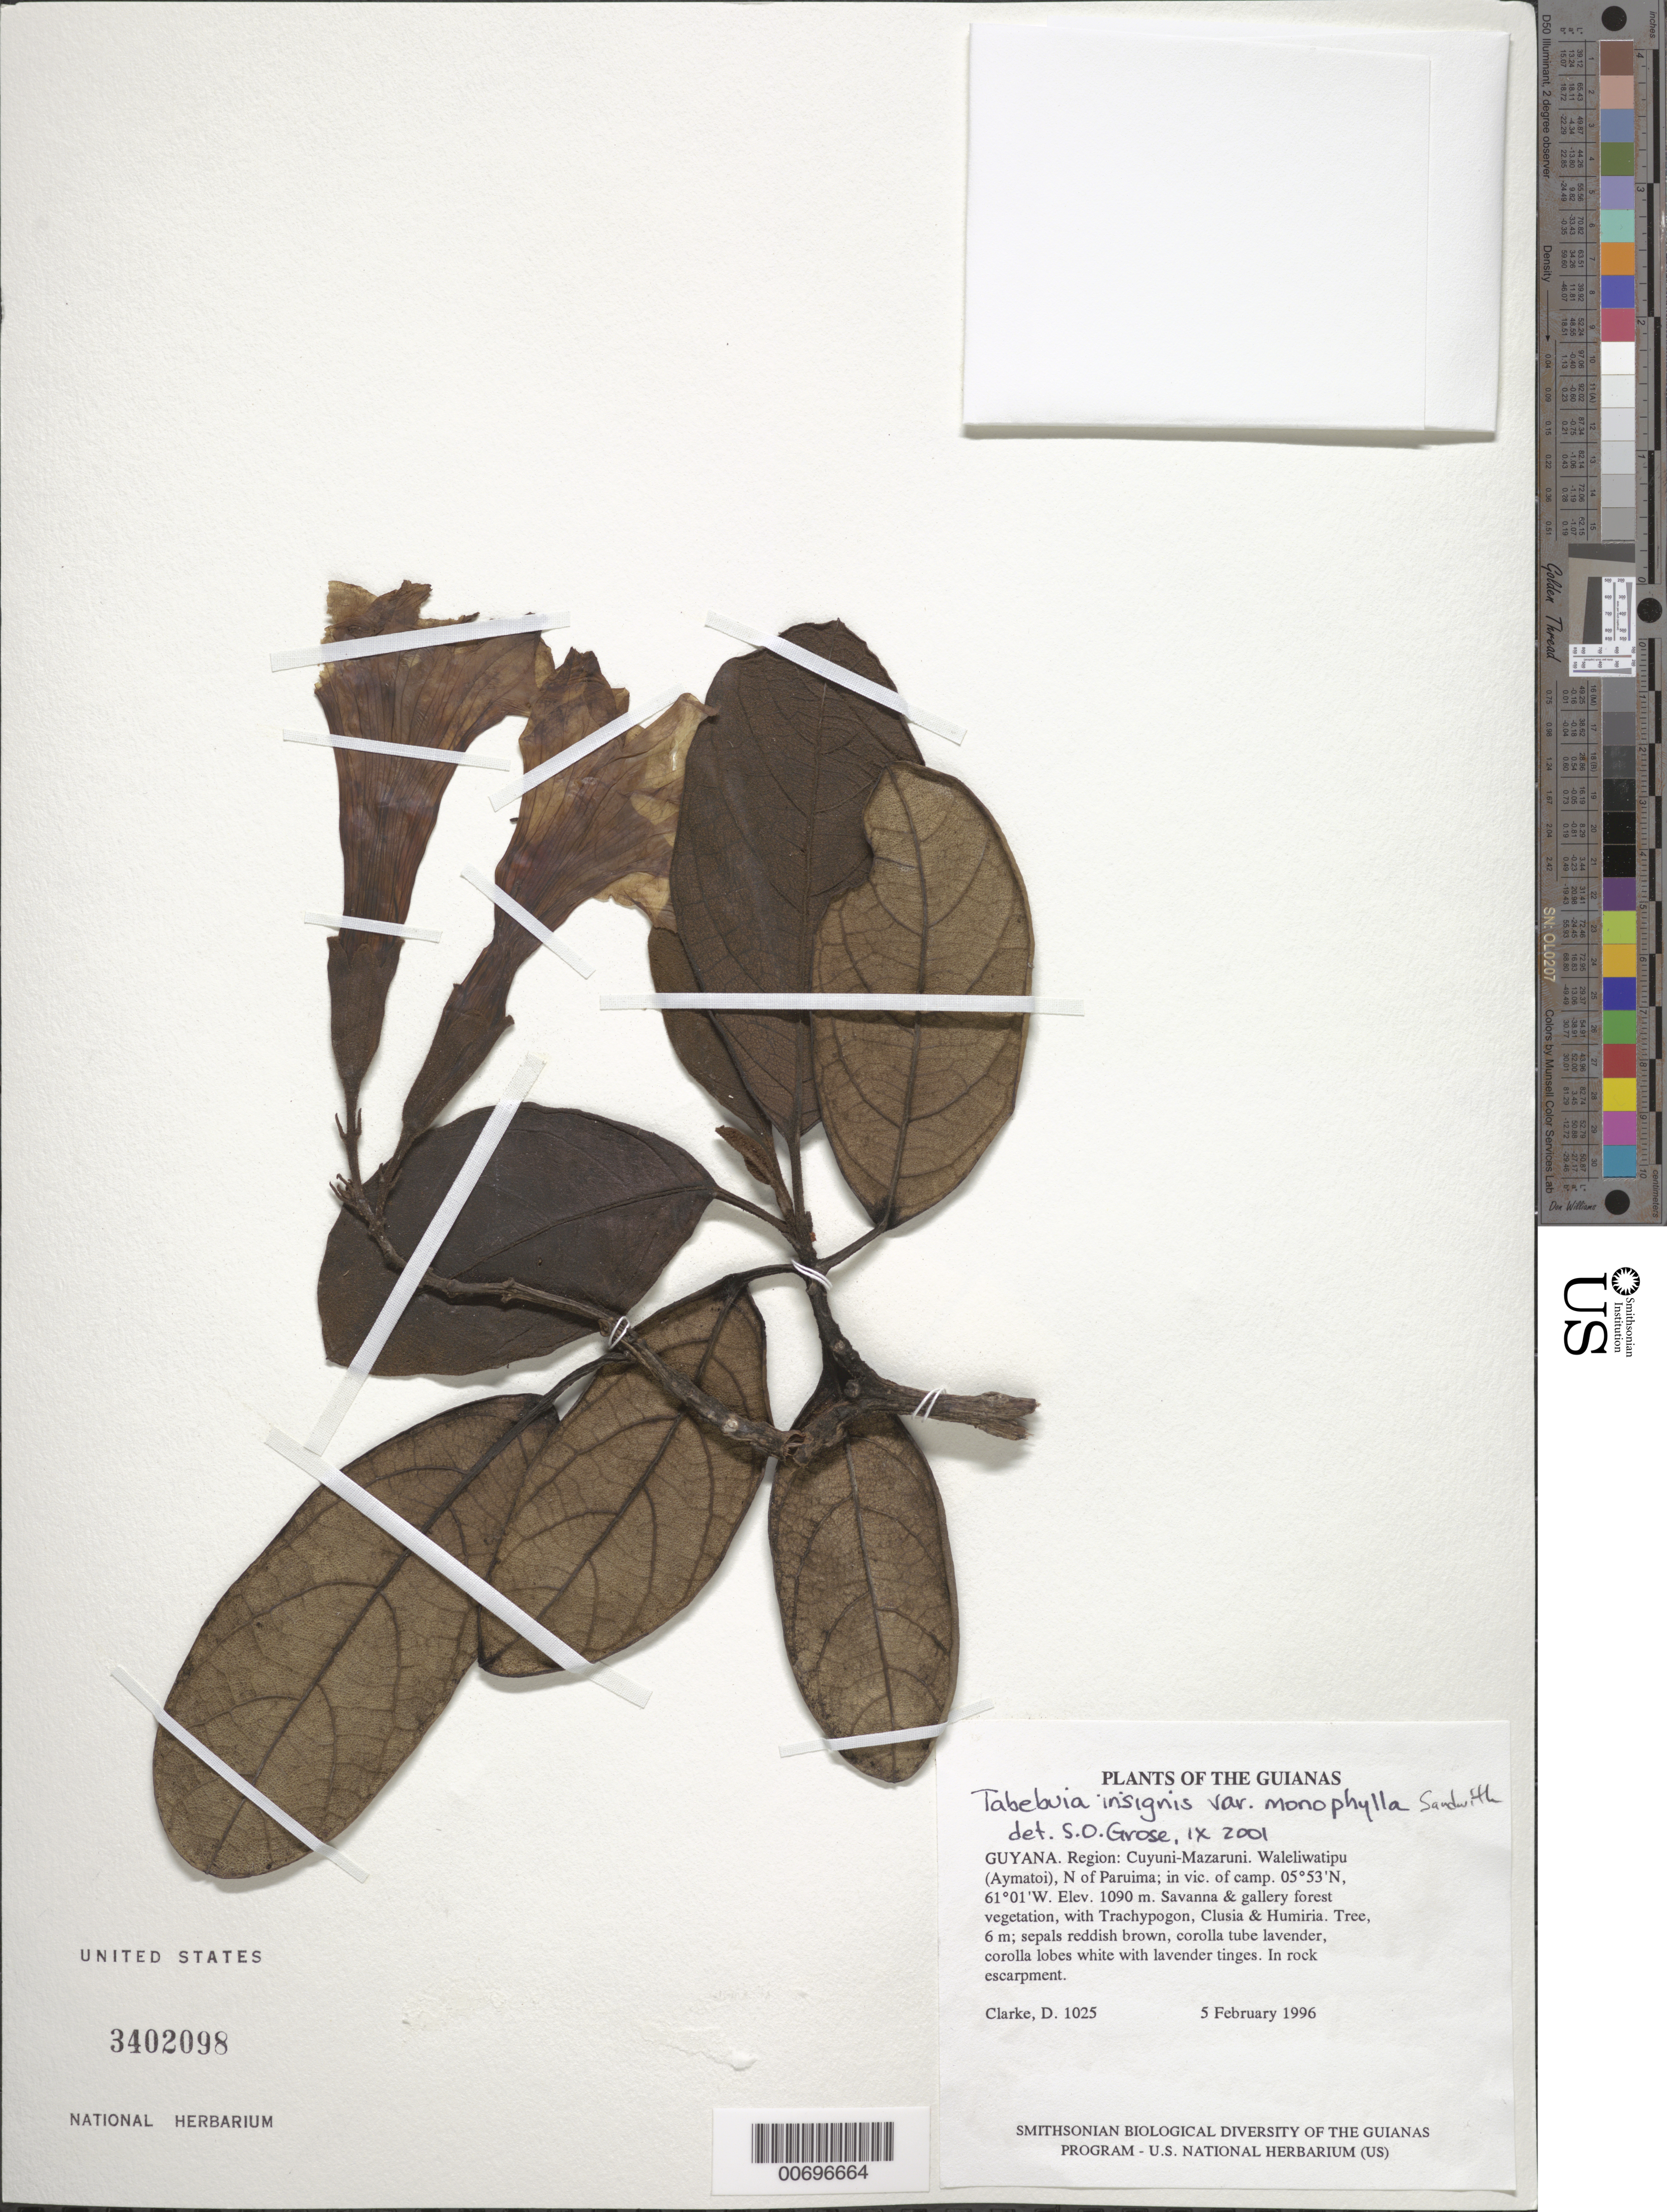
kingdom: Plantae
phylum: Tracheophyta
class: Magnoliopsida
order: Lamiales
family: Bignoniaceae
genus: Tabebuia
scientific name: Tabebuia sp. nov.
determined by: Grose, S. O.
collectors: H. D. Clarke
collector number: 1025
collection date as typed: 5 February 1996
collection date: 1996-02-05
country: Guyana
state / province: Cuyuni-Mazaruni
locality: Waleliwatipu (Aymatoi), N of Paruima; in vic. of camp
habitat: Savanna & gallery forest vegetation, with Trachypogon, Clusia & Humiria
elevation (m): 1090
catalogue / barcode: US 3402098